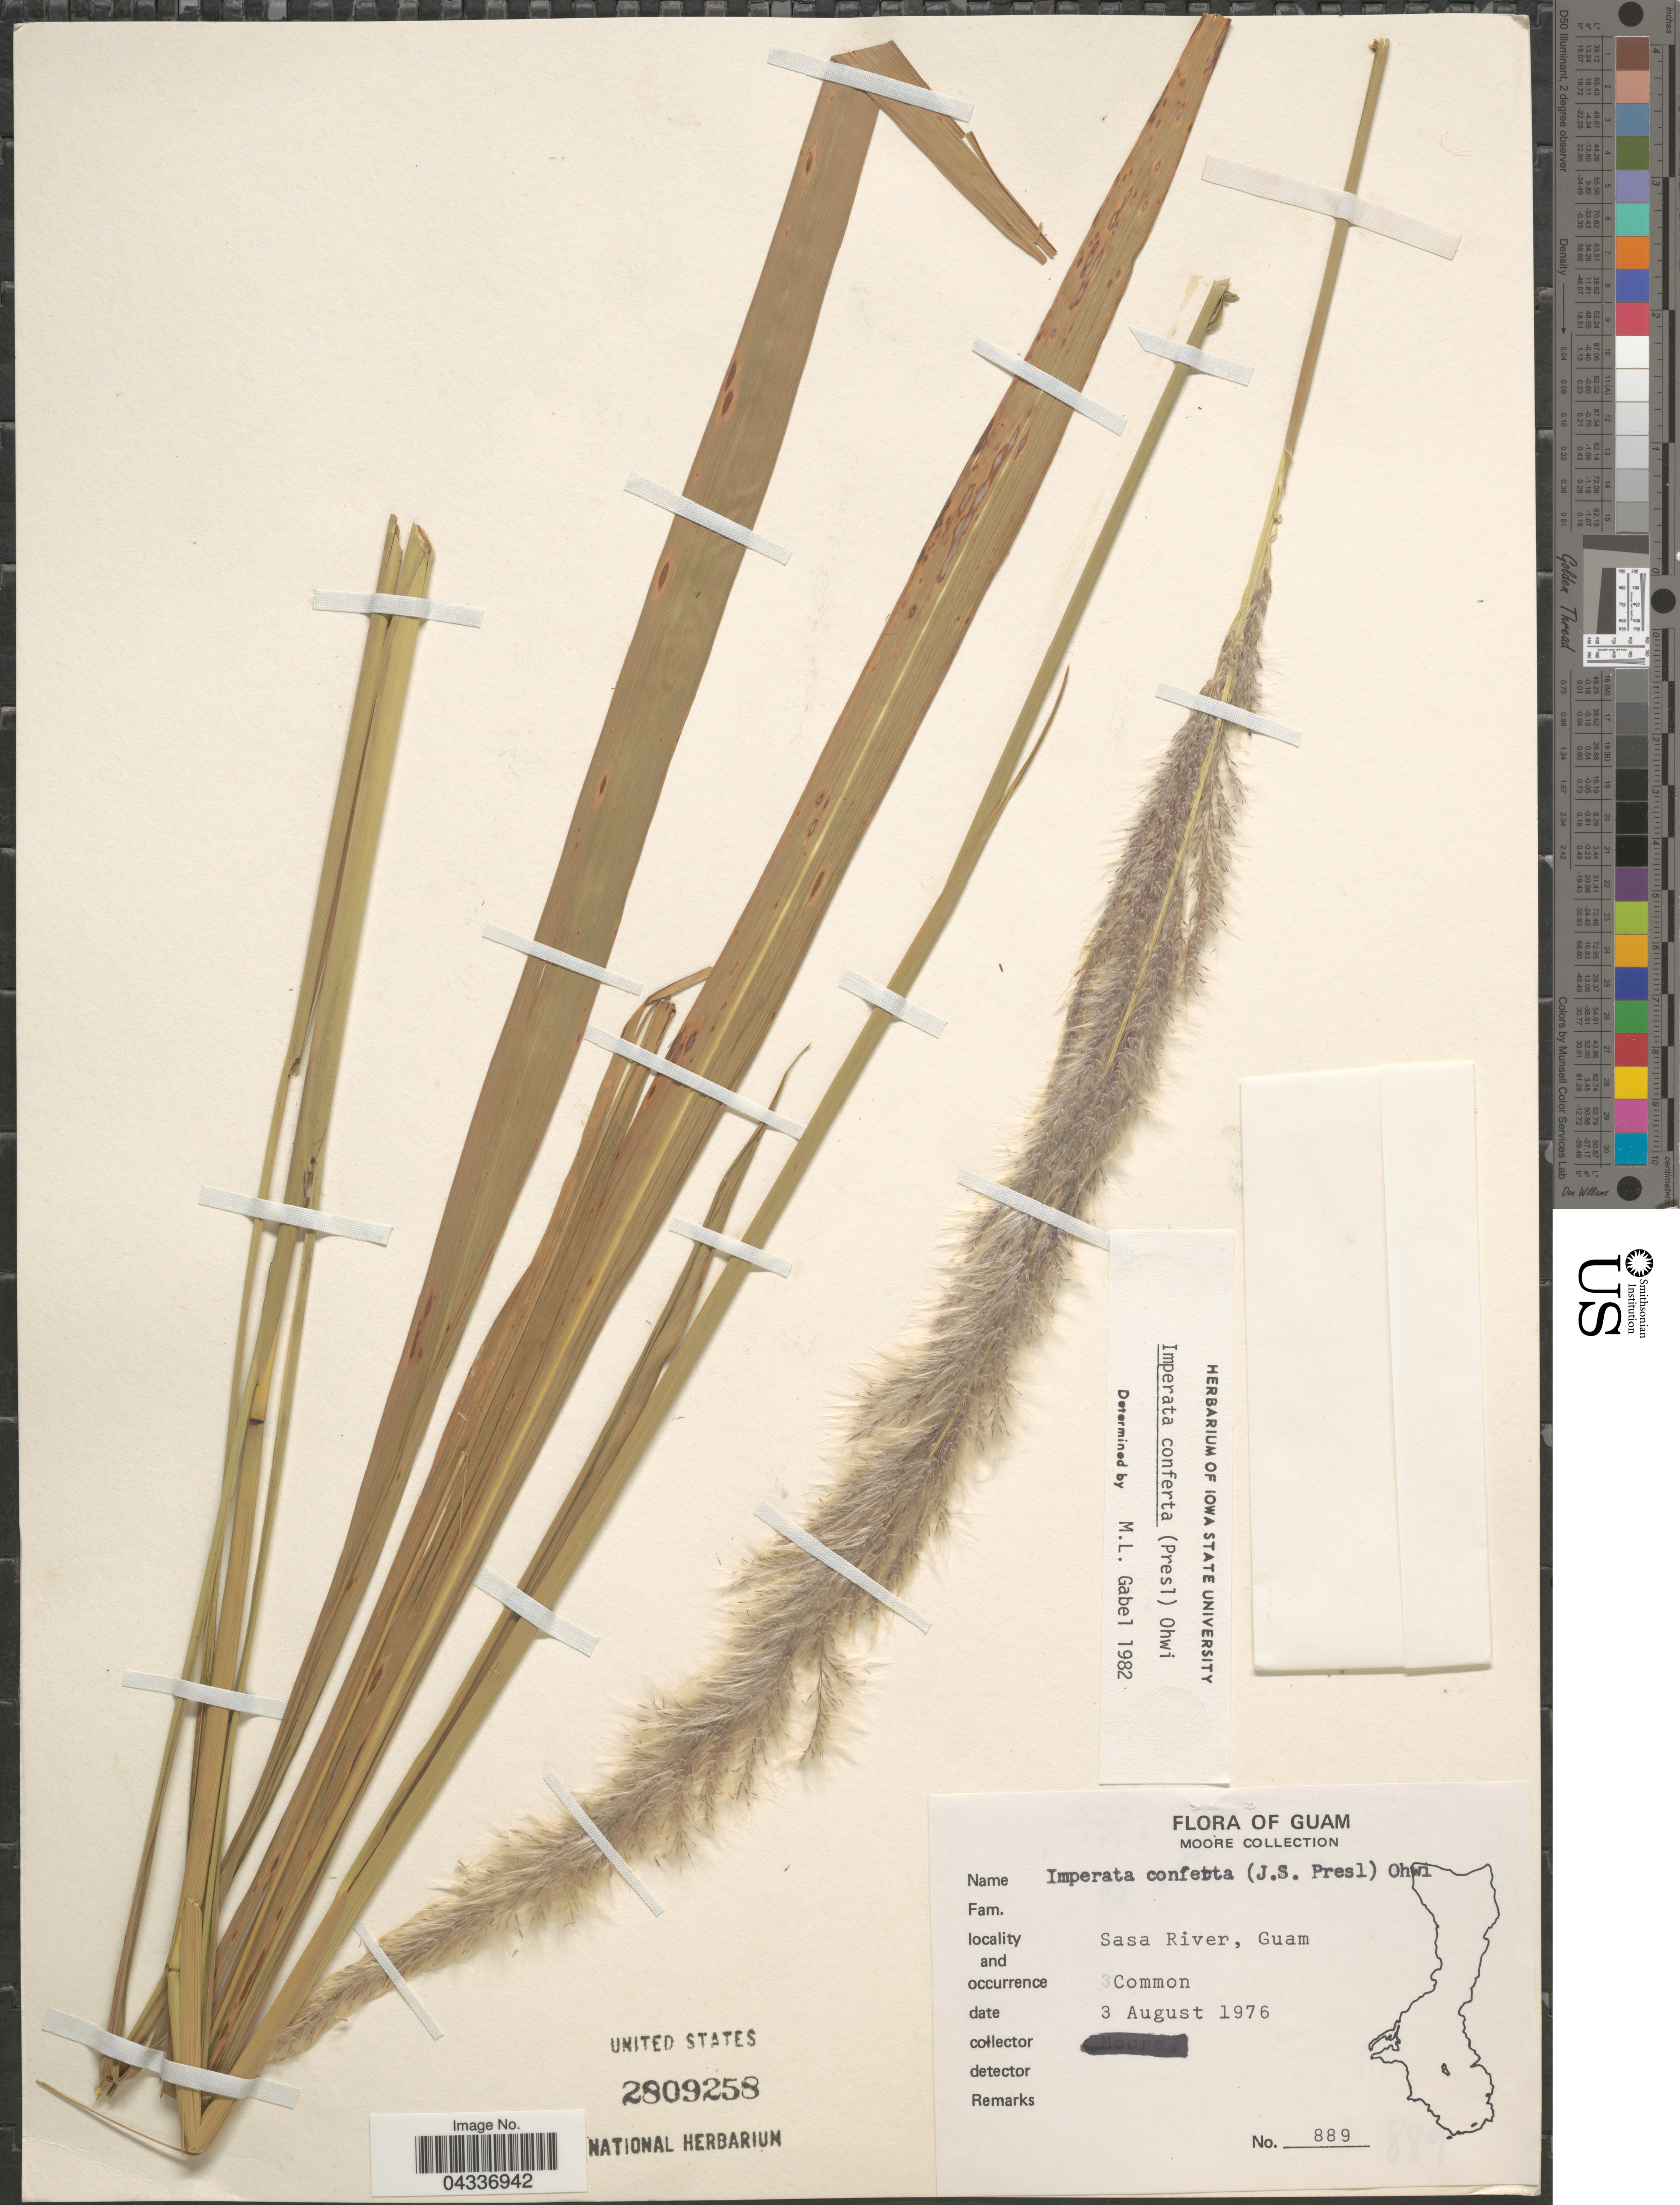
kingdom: Plantae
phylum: Tracheophyta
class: Liliopsida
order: Poales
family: Poaceae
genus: Imperata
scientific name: Imperata conferta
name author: (J. Presl) Ohwi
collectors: -. Moore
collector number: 889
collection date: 1976-08-03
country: Guam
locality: Sasa River.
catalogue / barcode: US 2809258